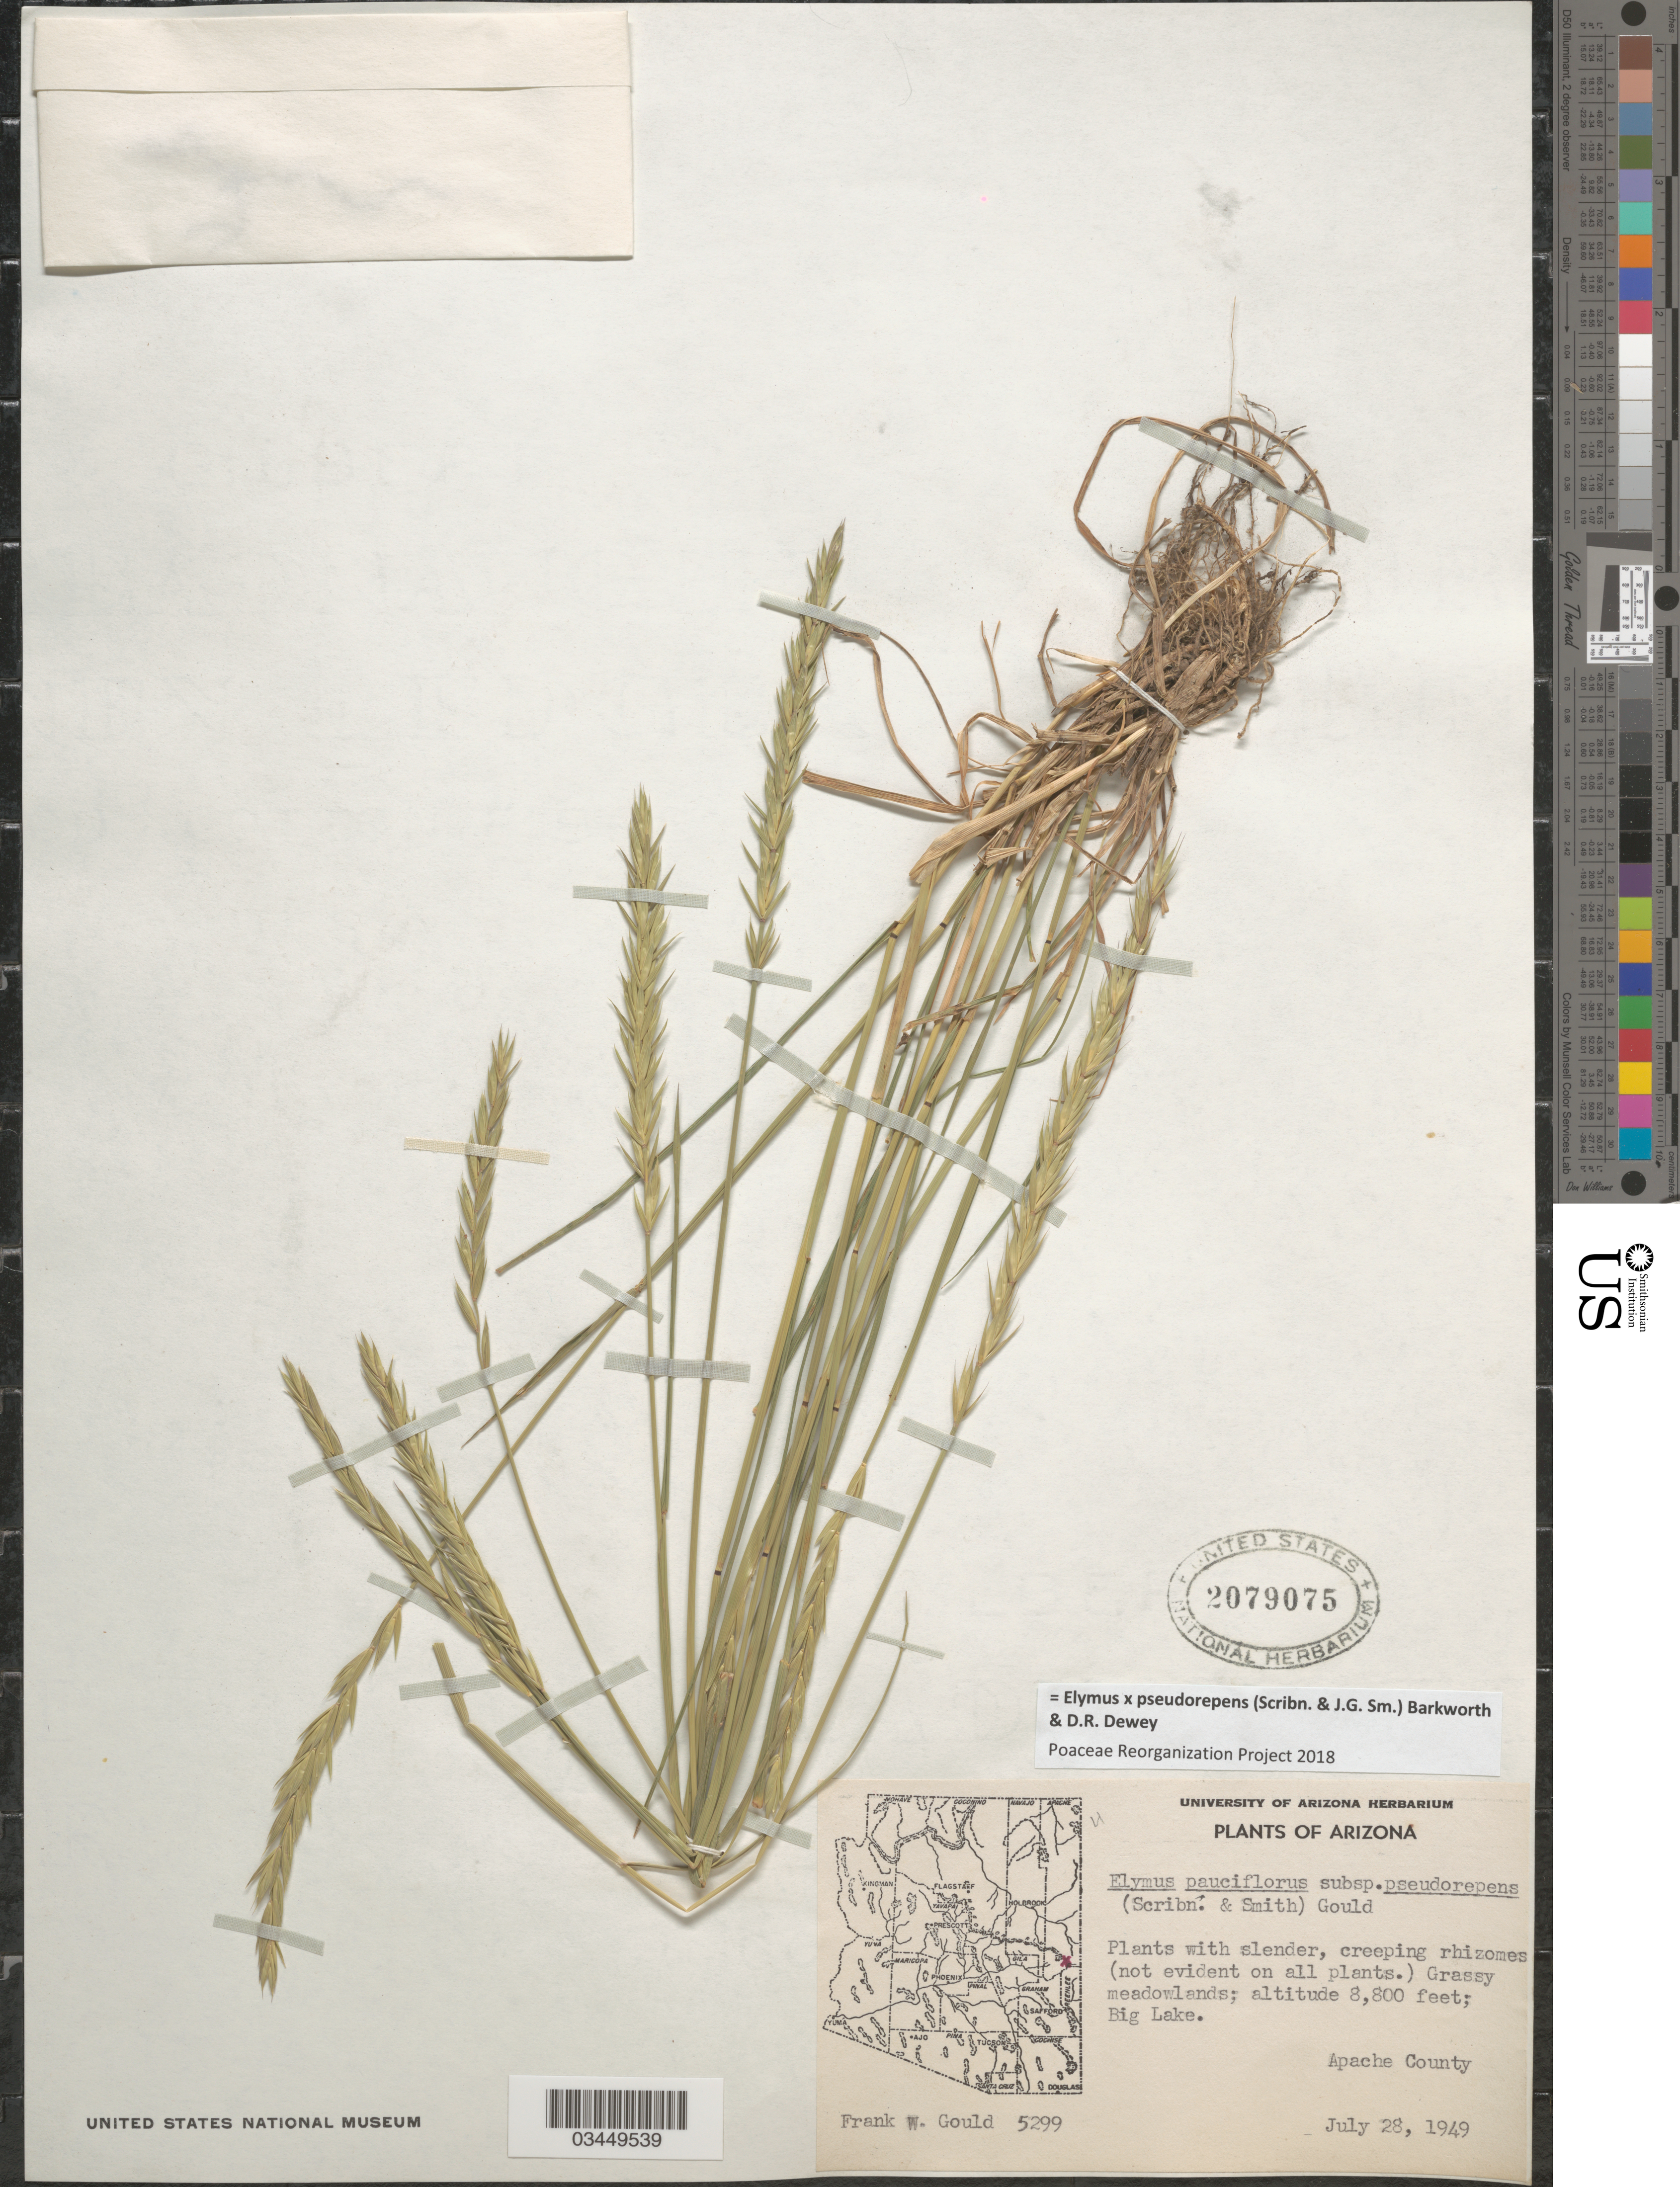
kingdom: Plantae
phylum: Tracheophyta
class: Liliopsida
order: Poales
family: Poaceae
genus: Elymus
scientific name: Elymus x pseudorepens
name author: (Scribn. & J.G. Sm.) Barkworth & Dewey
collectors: F. W. Gould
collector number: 5299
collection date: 1949-07-28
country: United States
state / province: Arizona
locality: Big Lake. Apache County.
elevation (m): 2682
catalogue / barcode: US 2079075